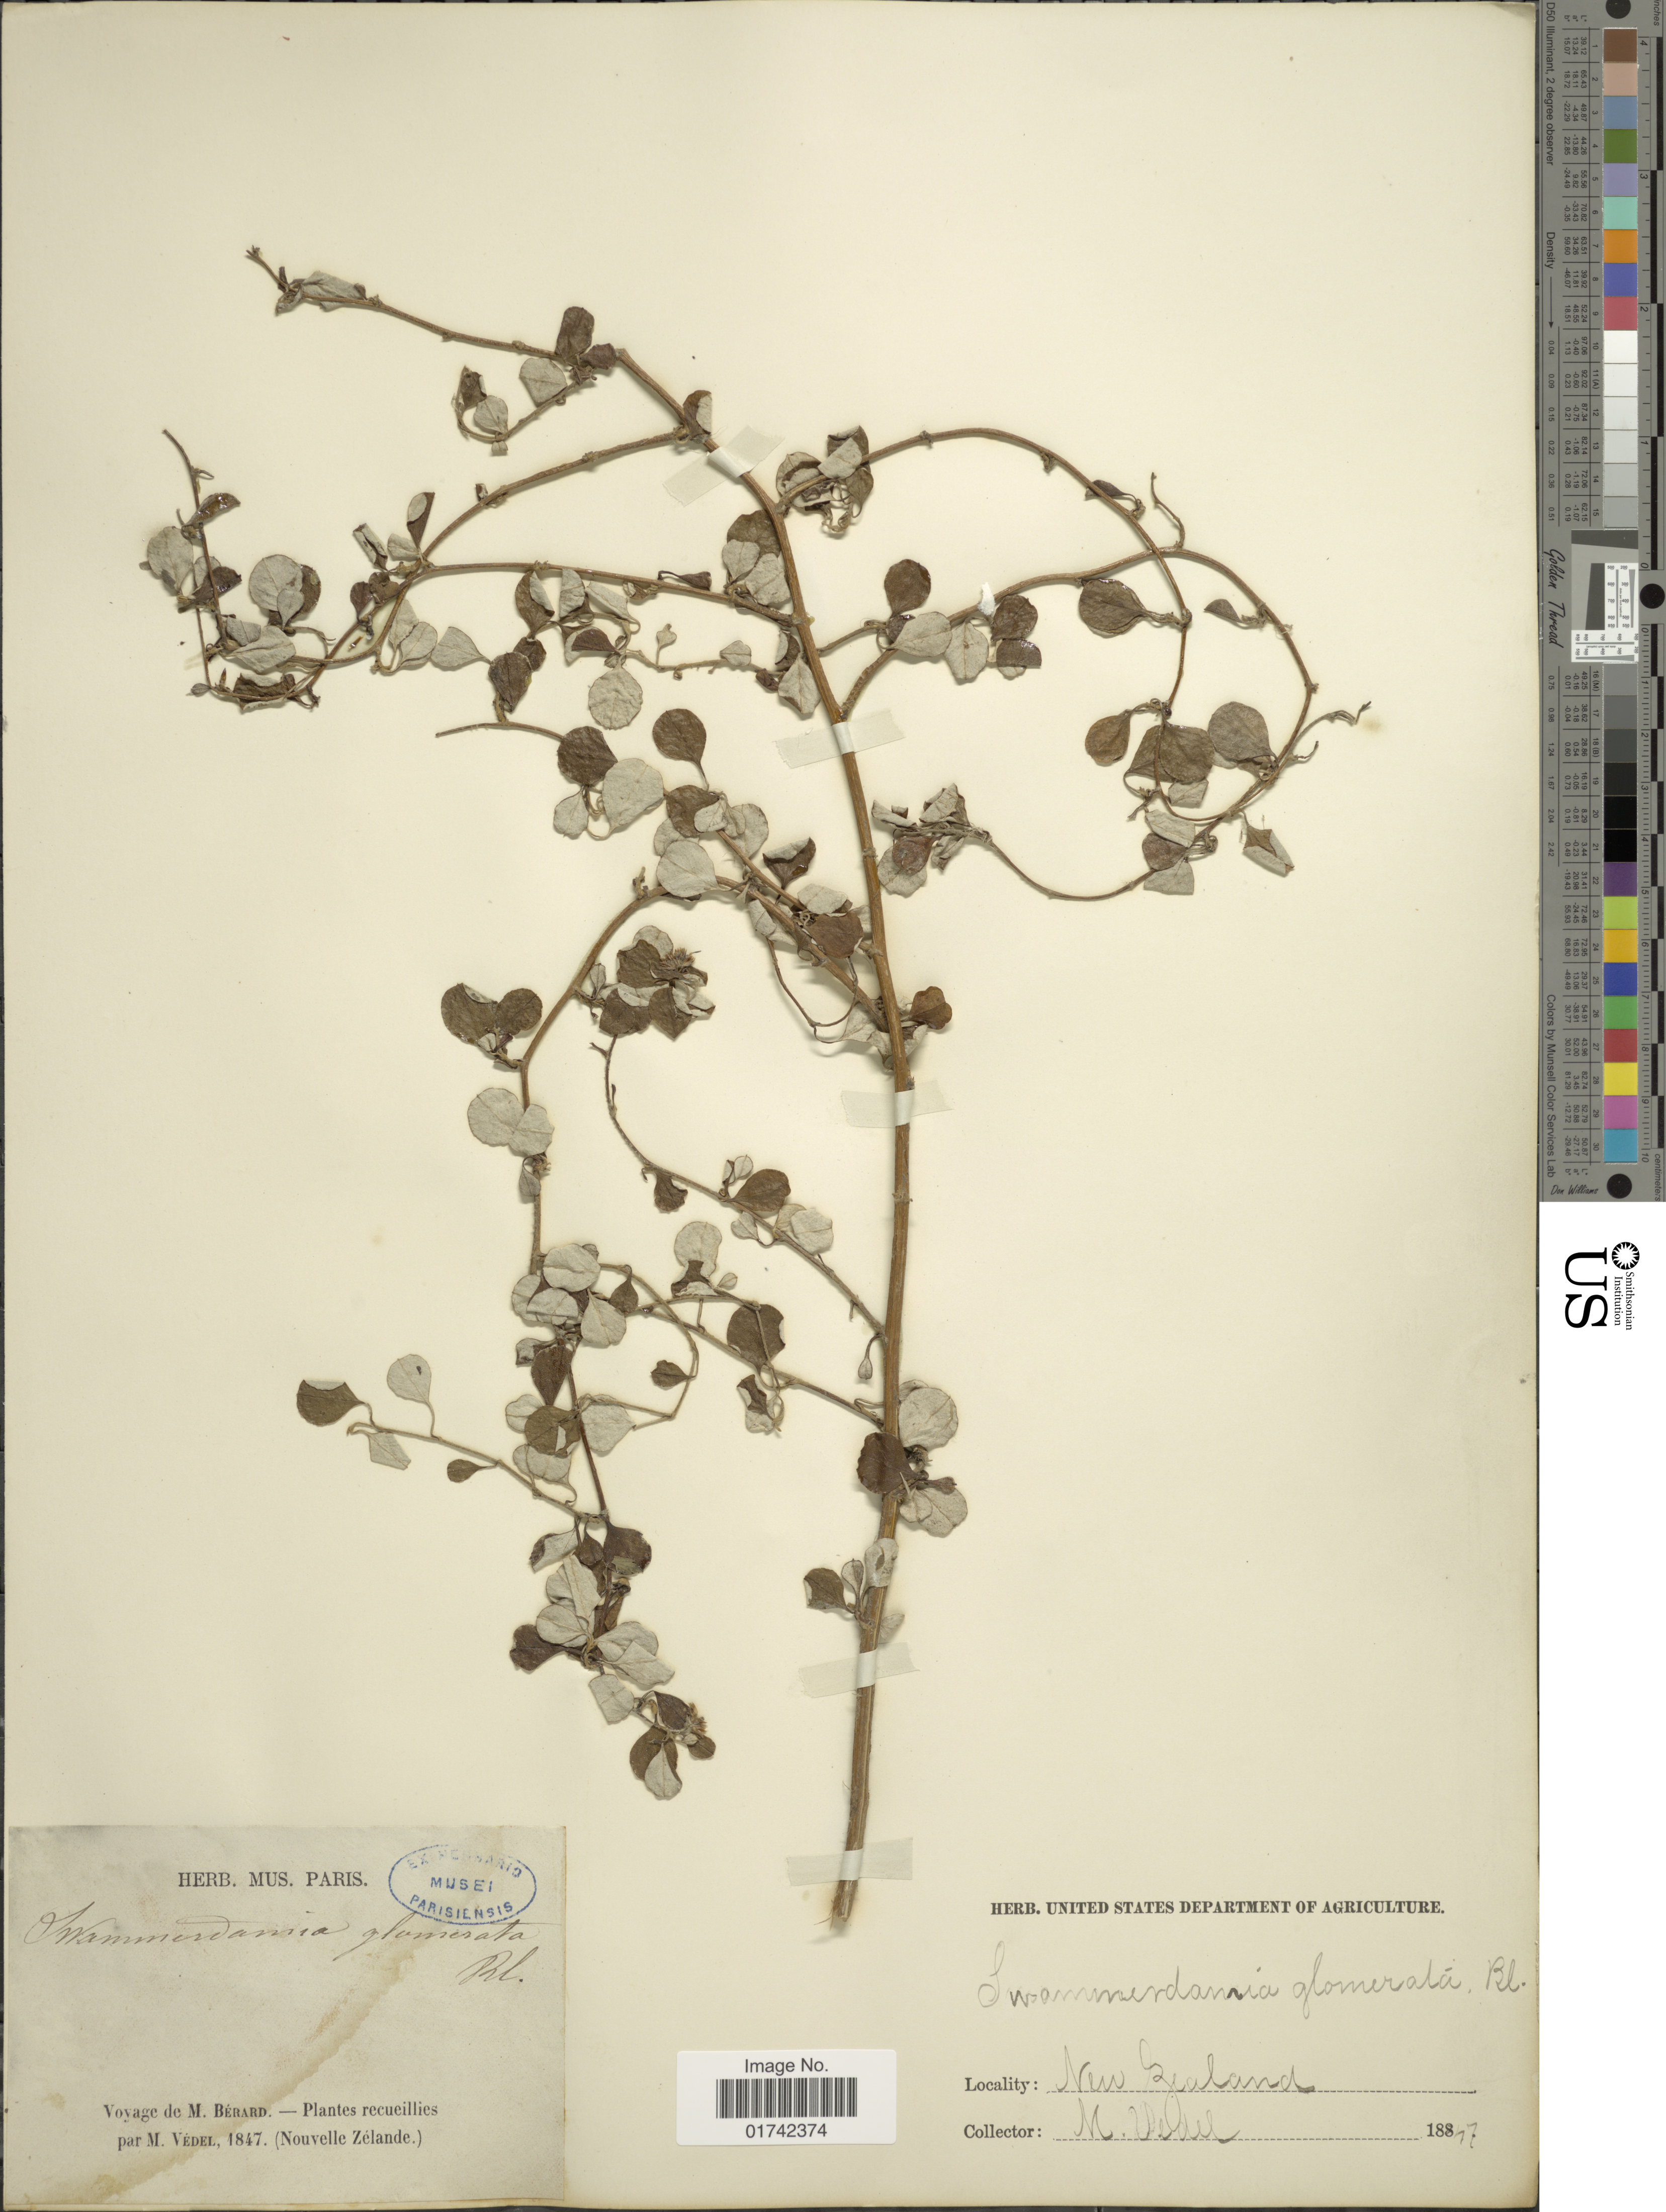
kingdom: Plantae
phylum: Tracheophyta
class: Magnoliopsida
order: Asterales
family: Asteraceae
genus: Helichrysum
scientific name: Helichrysum glomeratum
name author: Klatt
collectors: M. Védel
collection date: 1847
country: New Zealand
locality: Nouvelle Zelande